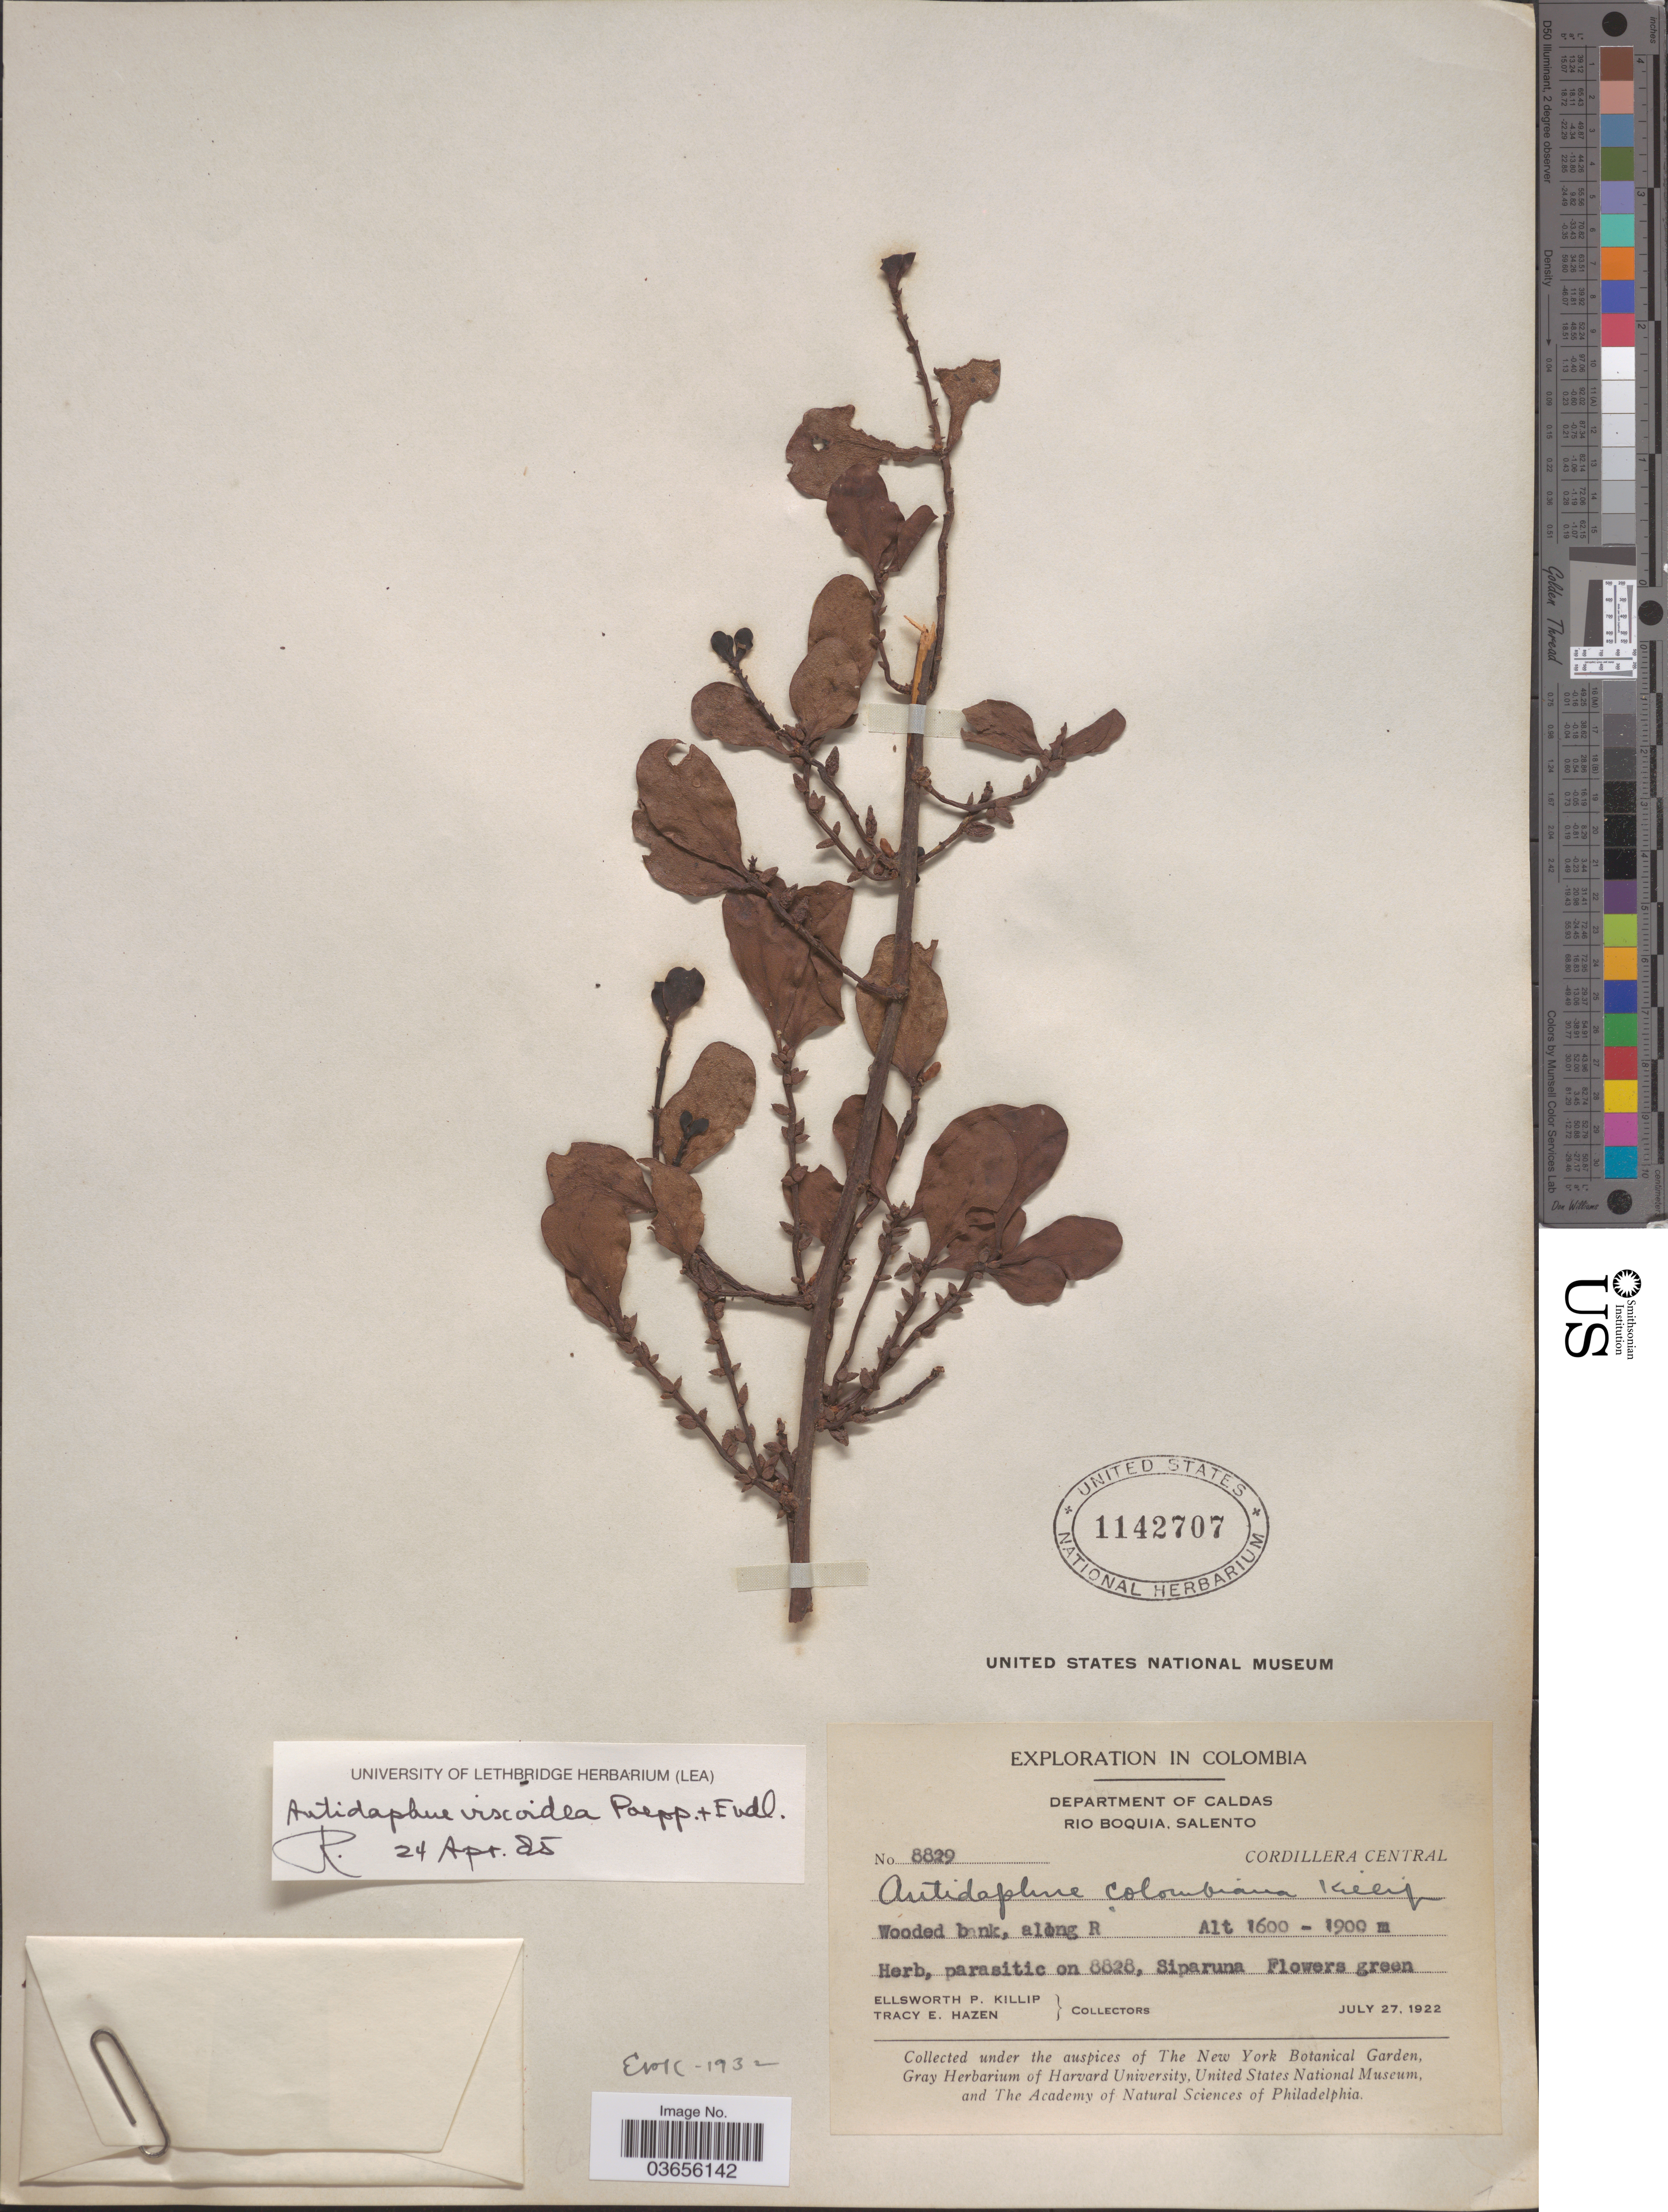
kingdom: Plantae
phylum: Tracheophyta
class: Magnoliopsida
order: Santalales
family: Santalaceae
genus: Antidaphne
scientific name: Antidaphne viscoidea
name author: Poepp. & Endl.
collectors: E. P. Killip & T. E. Hazen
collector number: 8829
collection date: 1922-07-27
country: Colombia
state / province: Caldas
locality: Department of Caldas. Rio Boquia, Salento. Cordillera Central. Along R.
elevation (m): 1600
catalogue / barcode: US 1142707